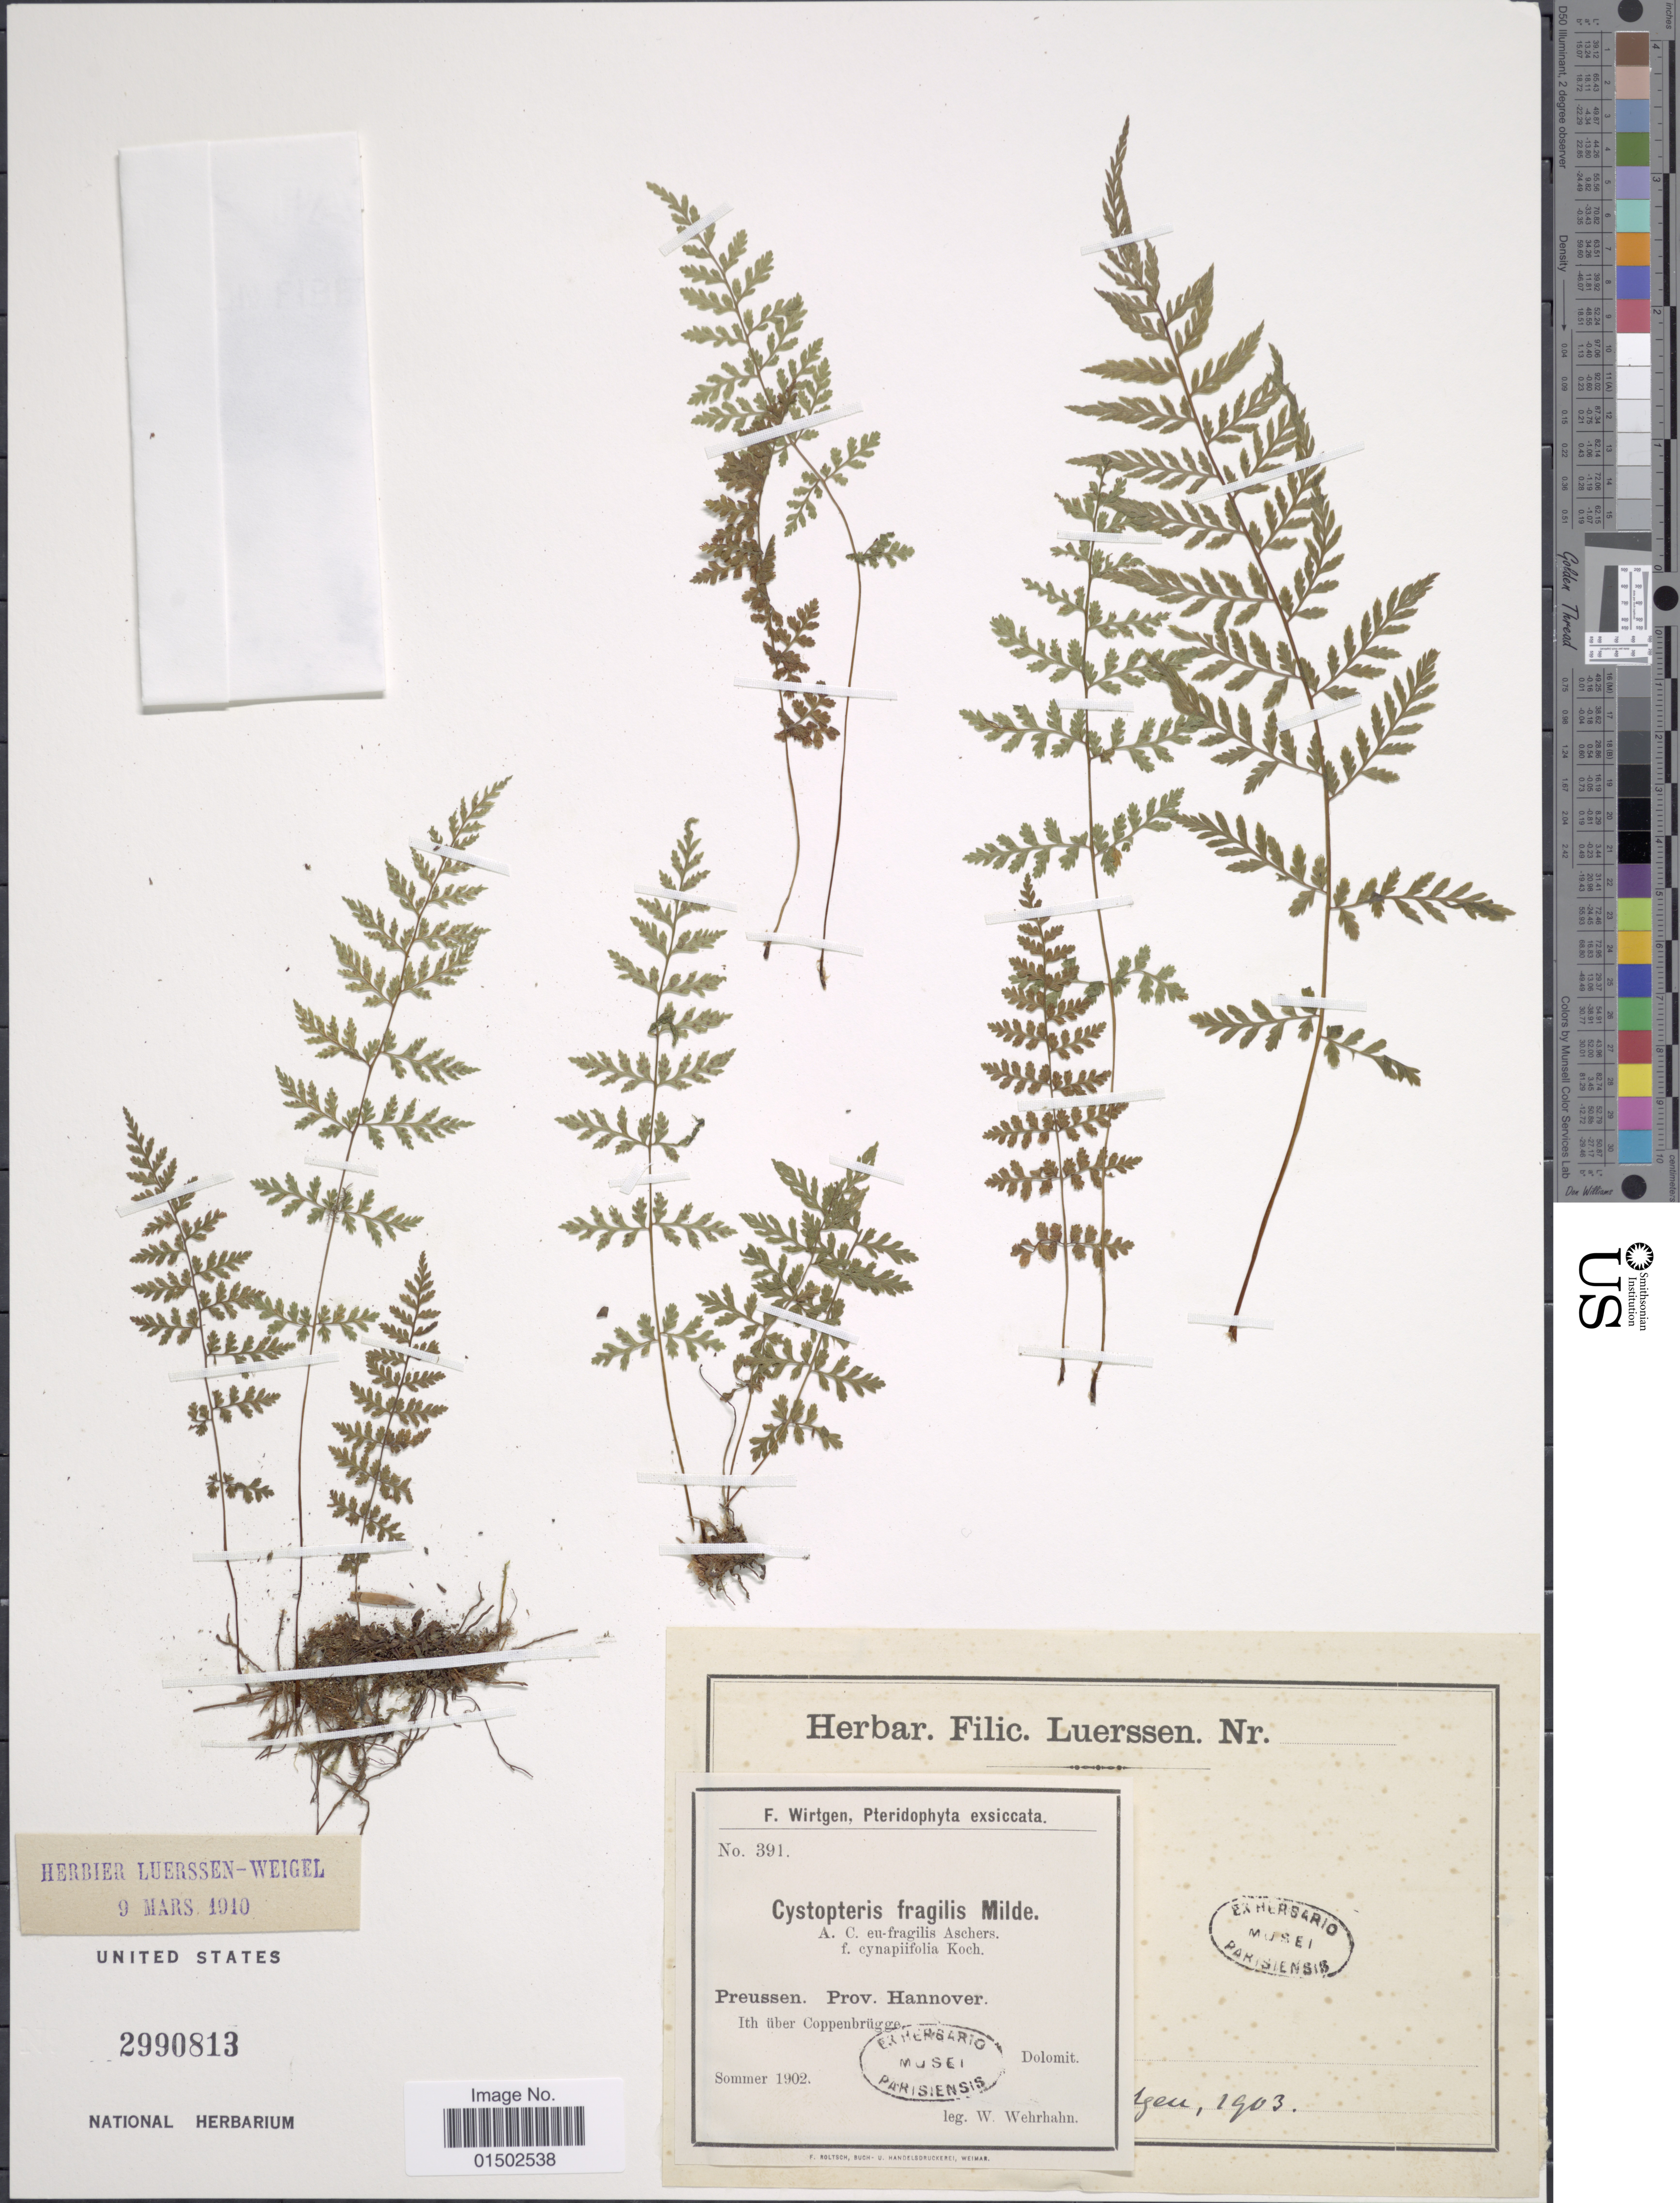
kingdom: Plantae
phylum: Tracheophyta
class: Polypodiopsida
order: Polypodiales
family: Cystopteridaceae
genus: Cystopteris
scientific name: Cystopteris fragilis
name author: (L.) Bernh.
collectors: W. Wehrhahn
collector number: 391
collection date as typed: Sommer 1902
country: Italy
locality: Preussen. Prov. Hannover, Ith uber Coppenbrugge, DOlomit.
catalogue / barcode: US 2990813